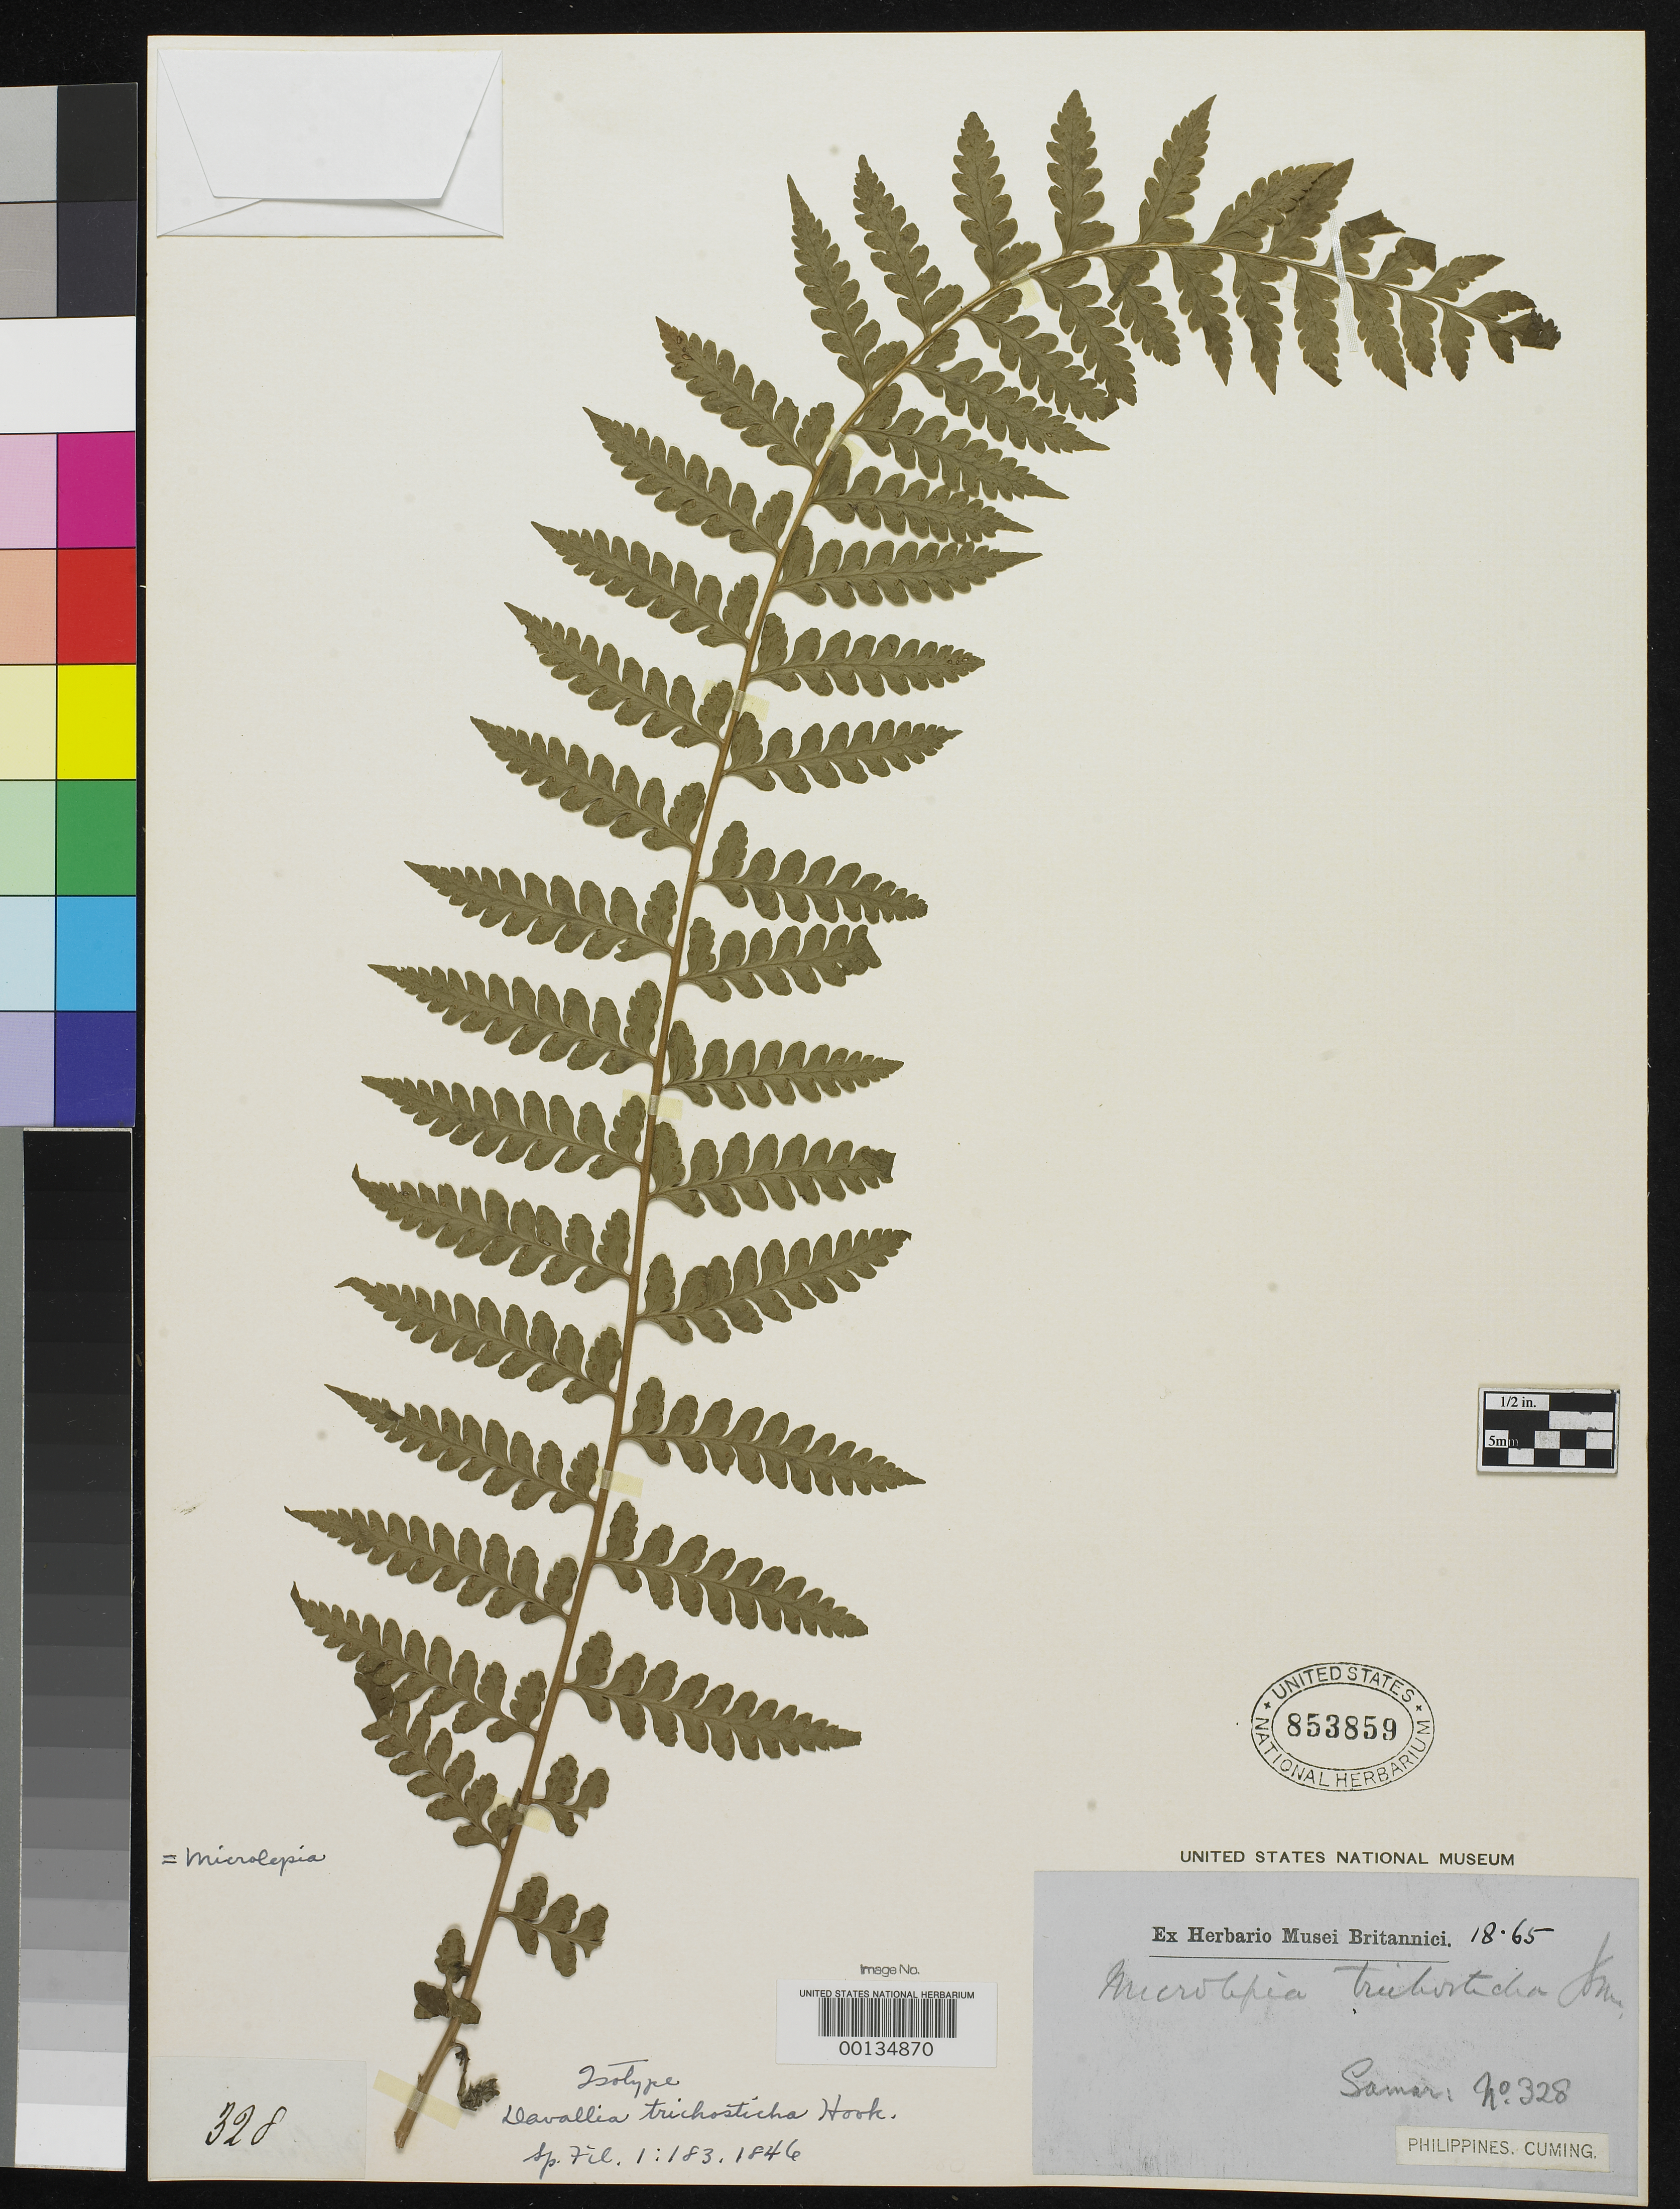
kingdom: Plantae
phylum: Tracheophyta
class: Polypodiopsida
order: Polypodiales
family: Davalliaceae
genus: Davallia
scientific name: Davallia trichosticha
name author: Hook.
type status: Type Collection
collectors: H. Cuming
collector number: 328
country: Philippines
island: Samar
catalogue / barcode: US 853859